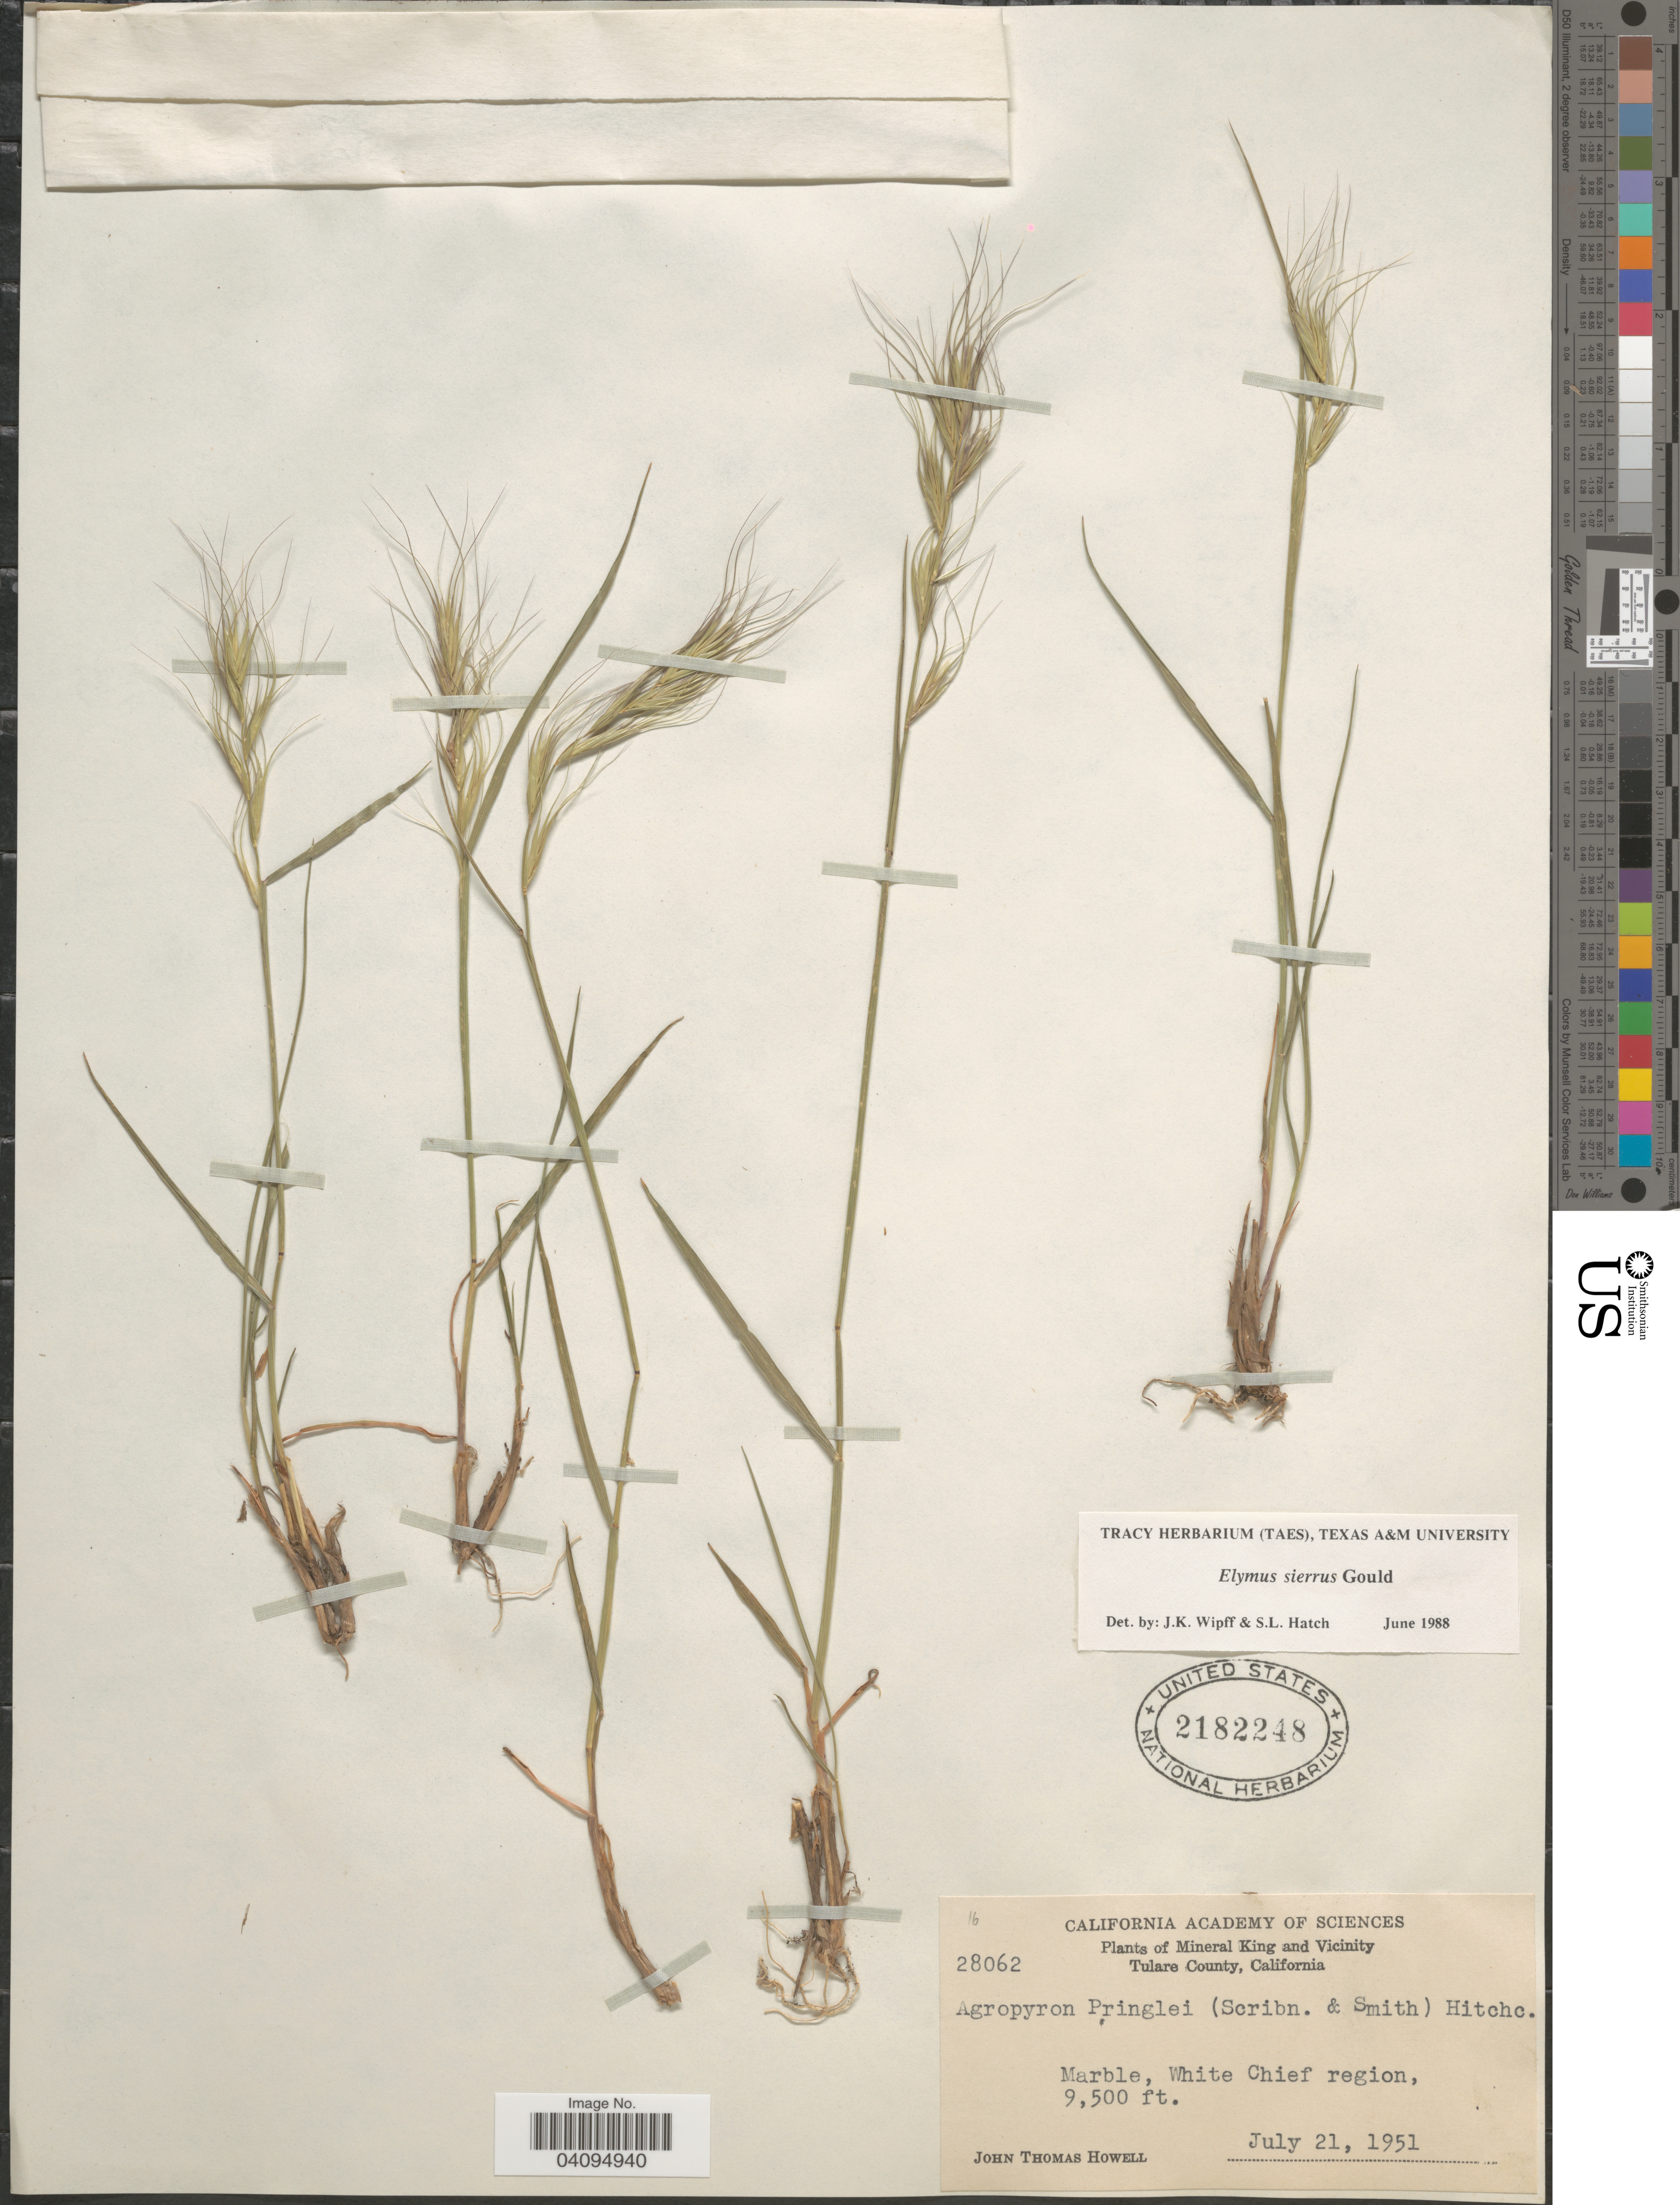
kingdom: Plantae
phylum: Tracheophyta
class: Liliopsida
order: Poales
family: Poaceae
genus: Elymus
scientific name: Elymus sierrae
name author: Gould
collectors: J. T. Howell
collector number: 28062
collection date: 1951-07-21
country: United States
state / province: California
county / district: Tulare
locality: Mineral King and Vicinity. Tulare County. Marble, White Chief region.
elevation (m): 2896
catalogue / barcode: US 2182248